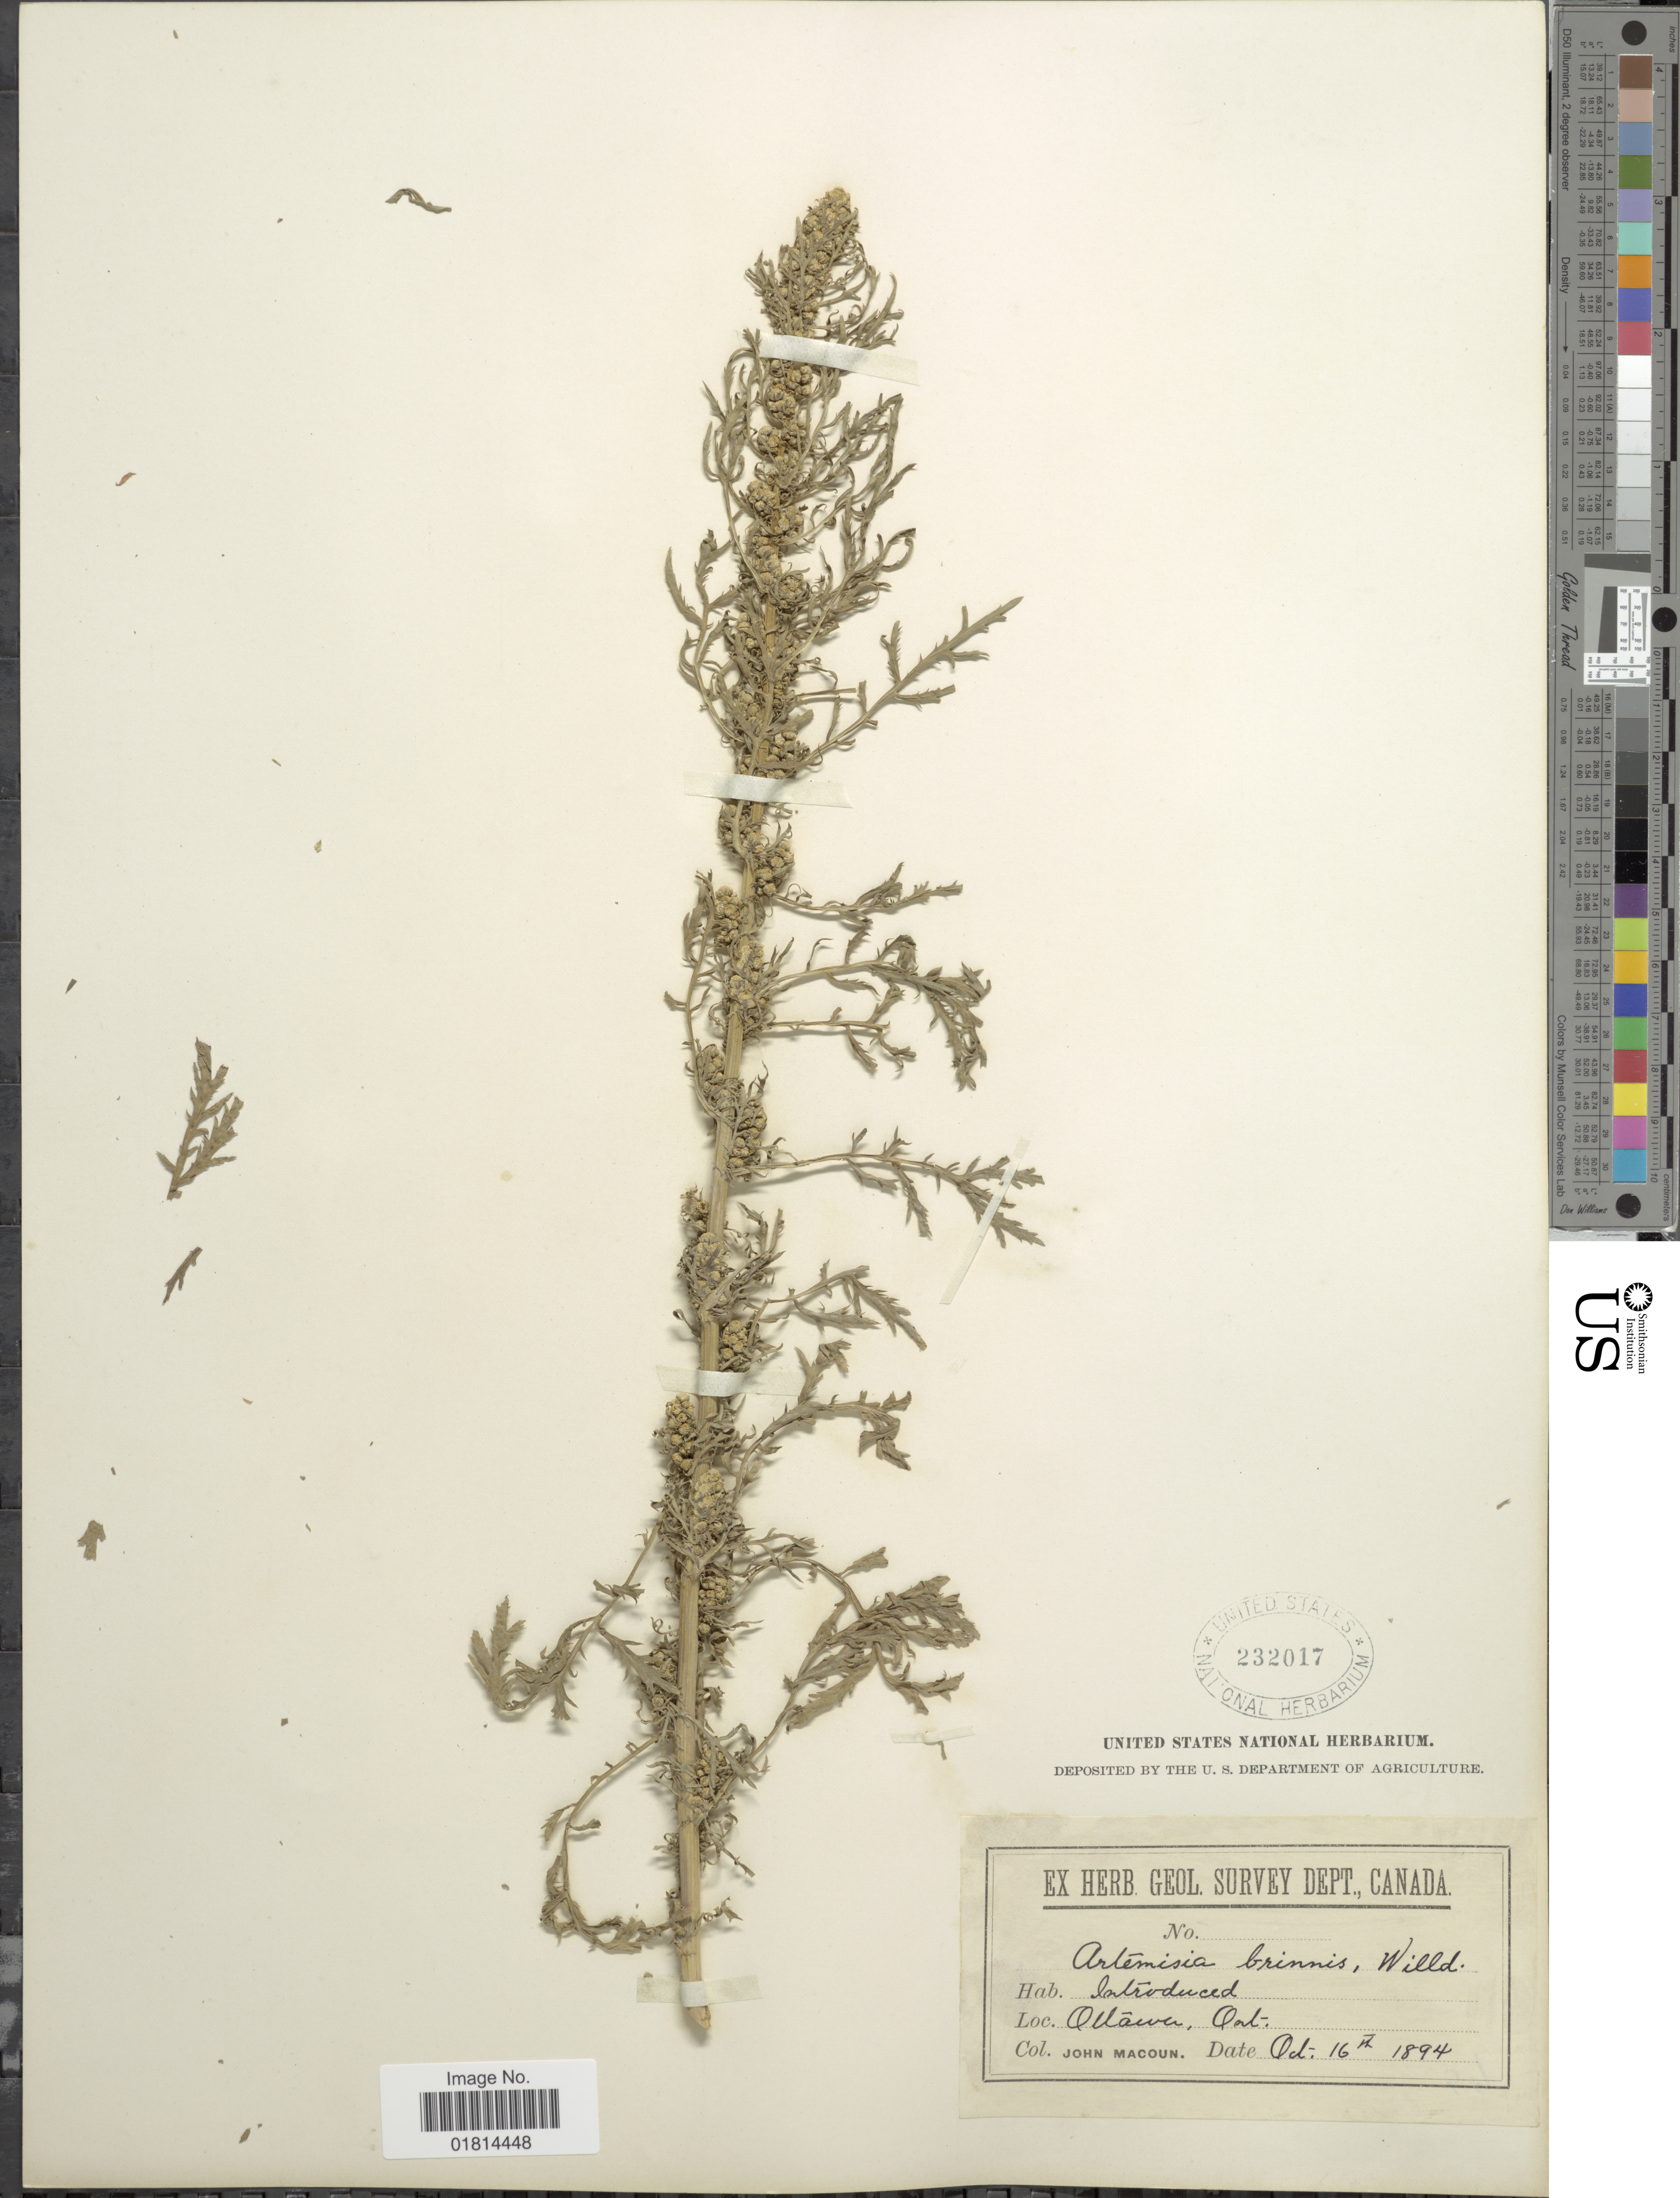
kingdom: Plantae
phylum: Tracheophyta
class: Magnoliopsida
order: Asterales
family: Asteraceae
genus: Artemisia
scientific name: Artemisia biennis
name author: Willd.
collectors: J. Macoun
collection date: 1894-10-16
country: Canada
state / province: Ontario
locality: Ottawa, Ont.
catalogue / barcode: US 232017